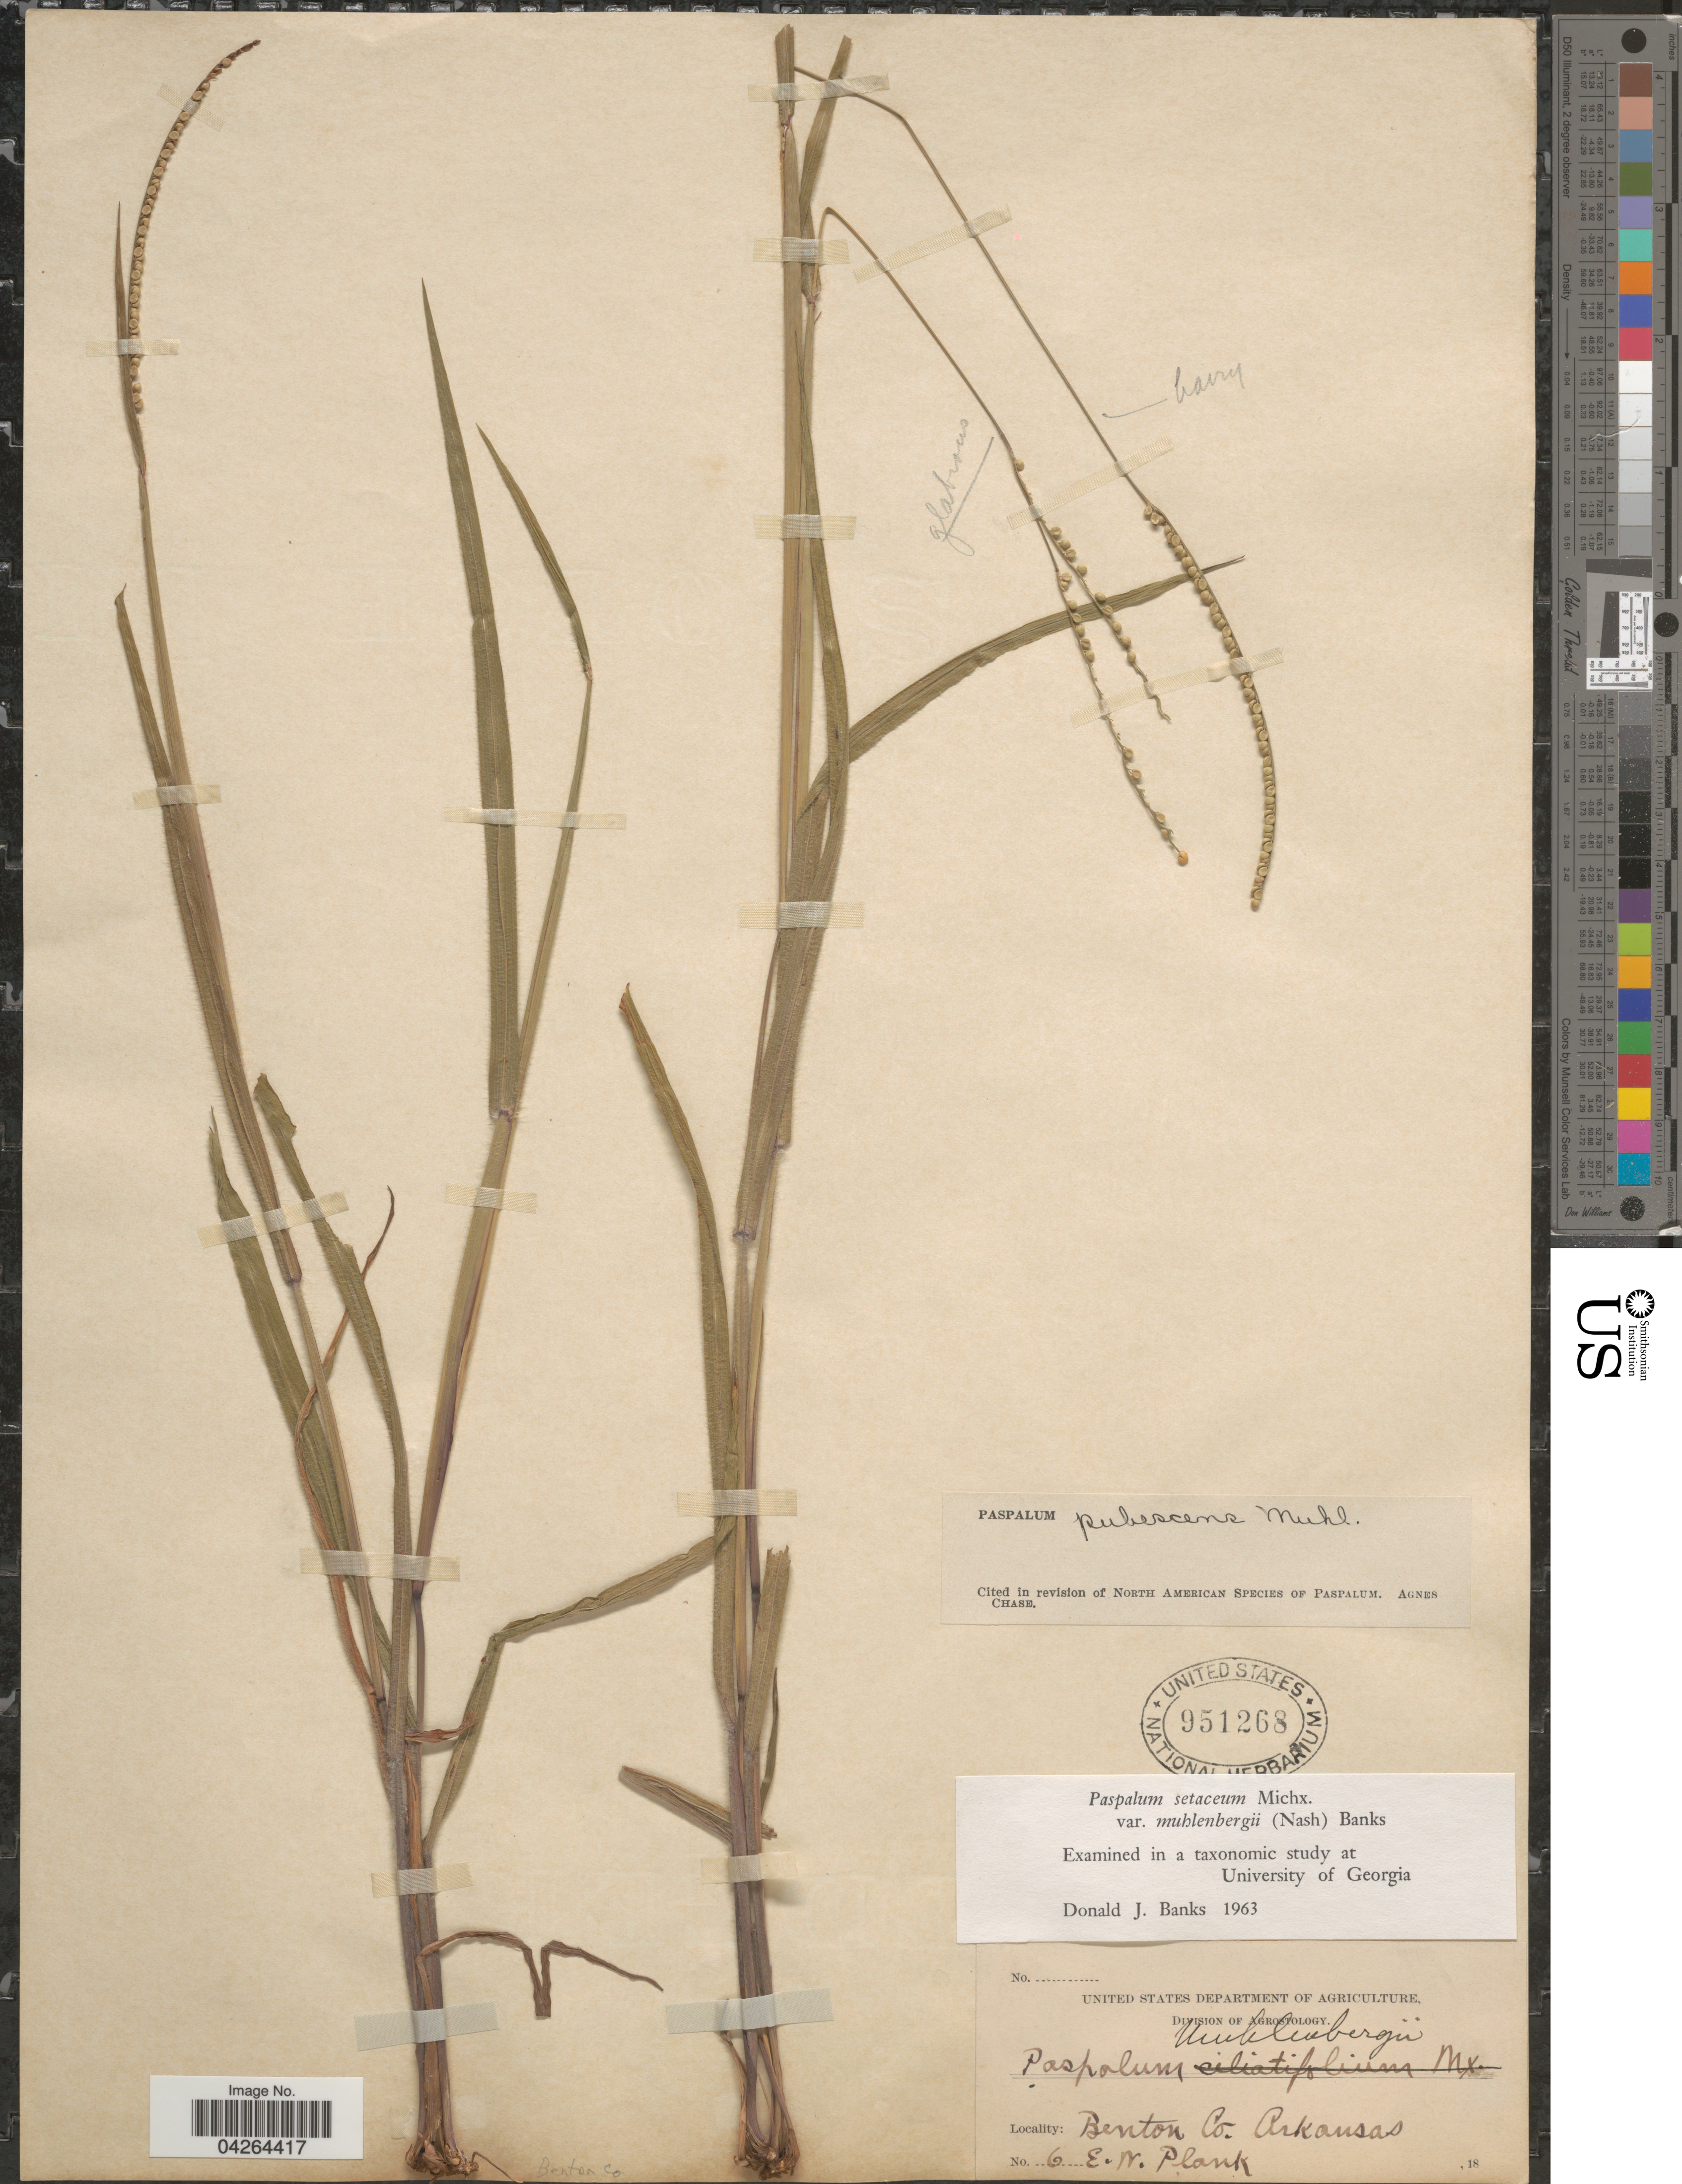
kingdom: Plantae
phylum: Tracheophyta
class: Liliopsida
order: Poales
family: Poaceae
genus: Paspalum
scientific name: Paspalum setaceum var. muhlenbergii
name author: (Nash) D.J. Banks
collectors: E. Plank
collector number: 6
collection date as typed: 18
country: United States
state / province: Arkansas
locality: Benton Co.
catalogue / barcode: US 951268